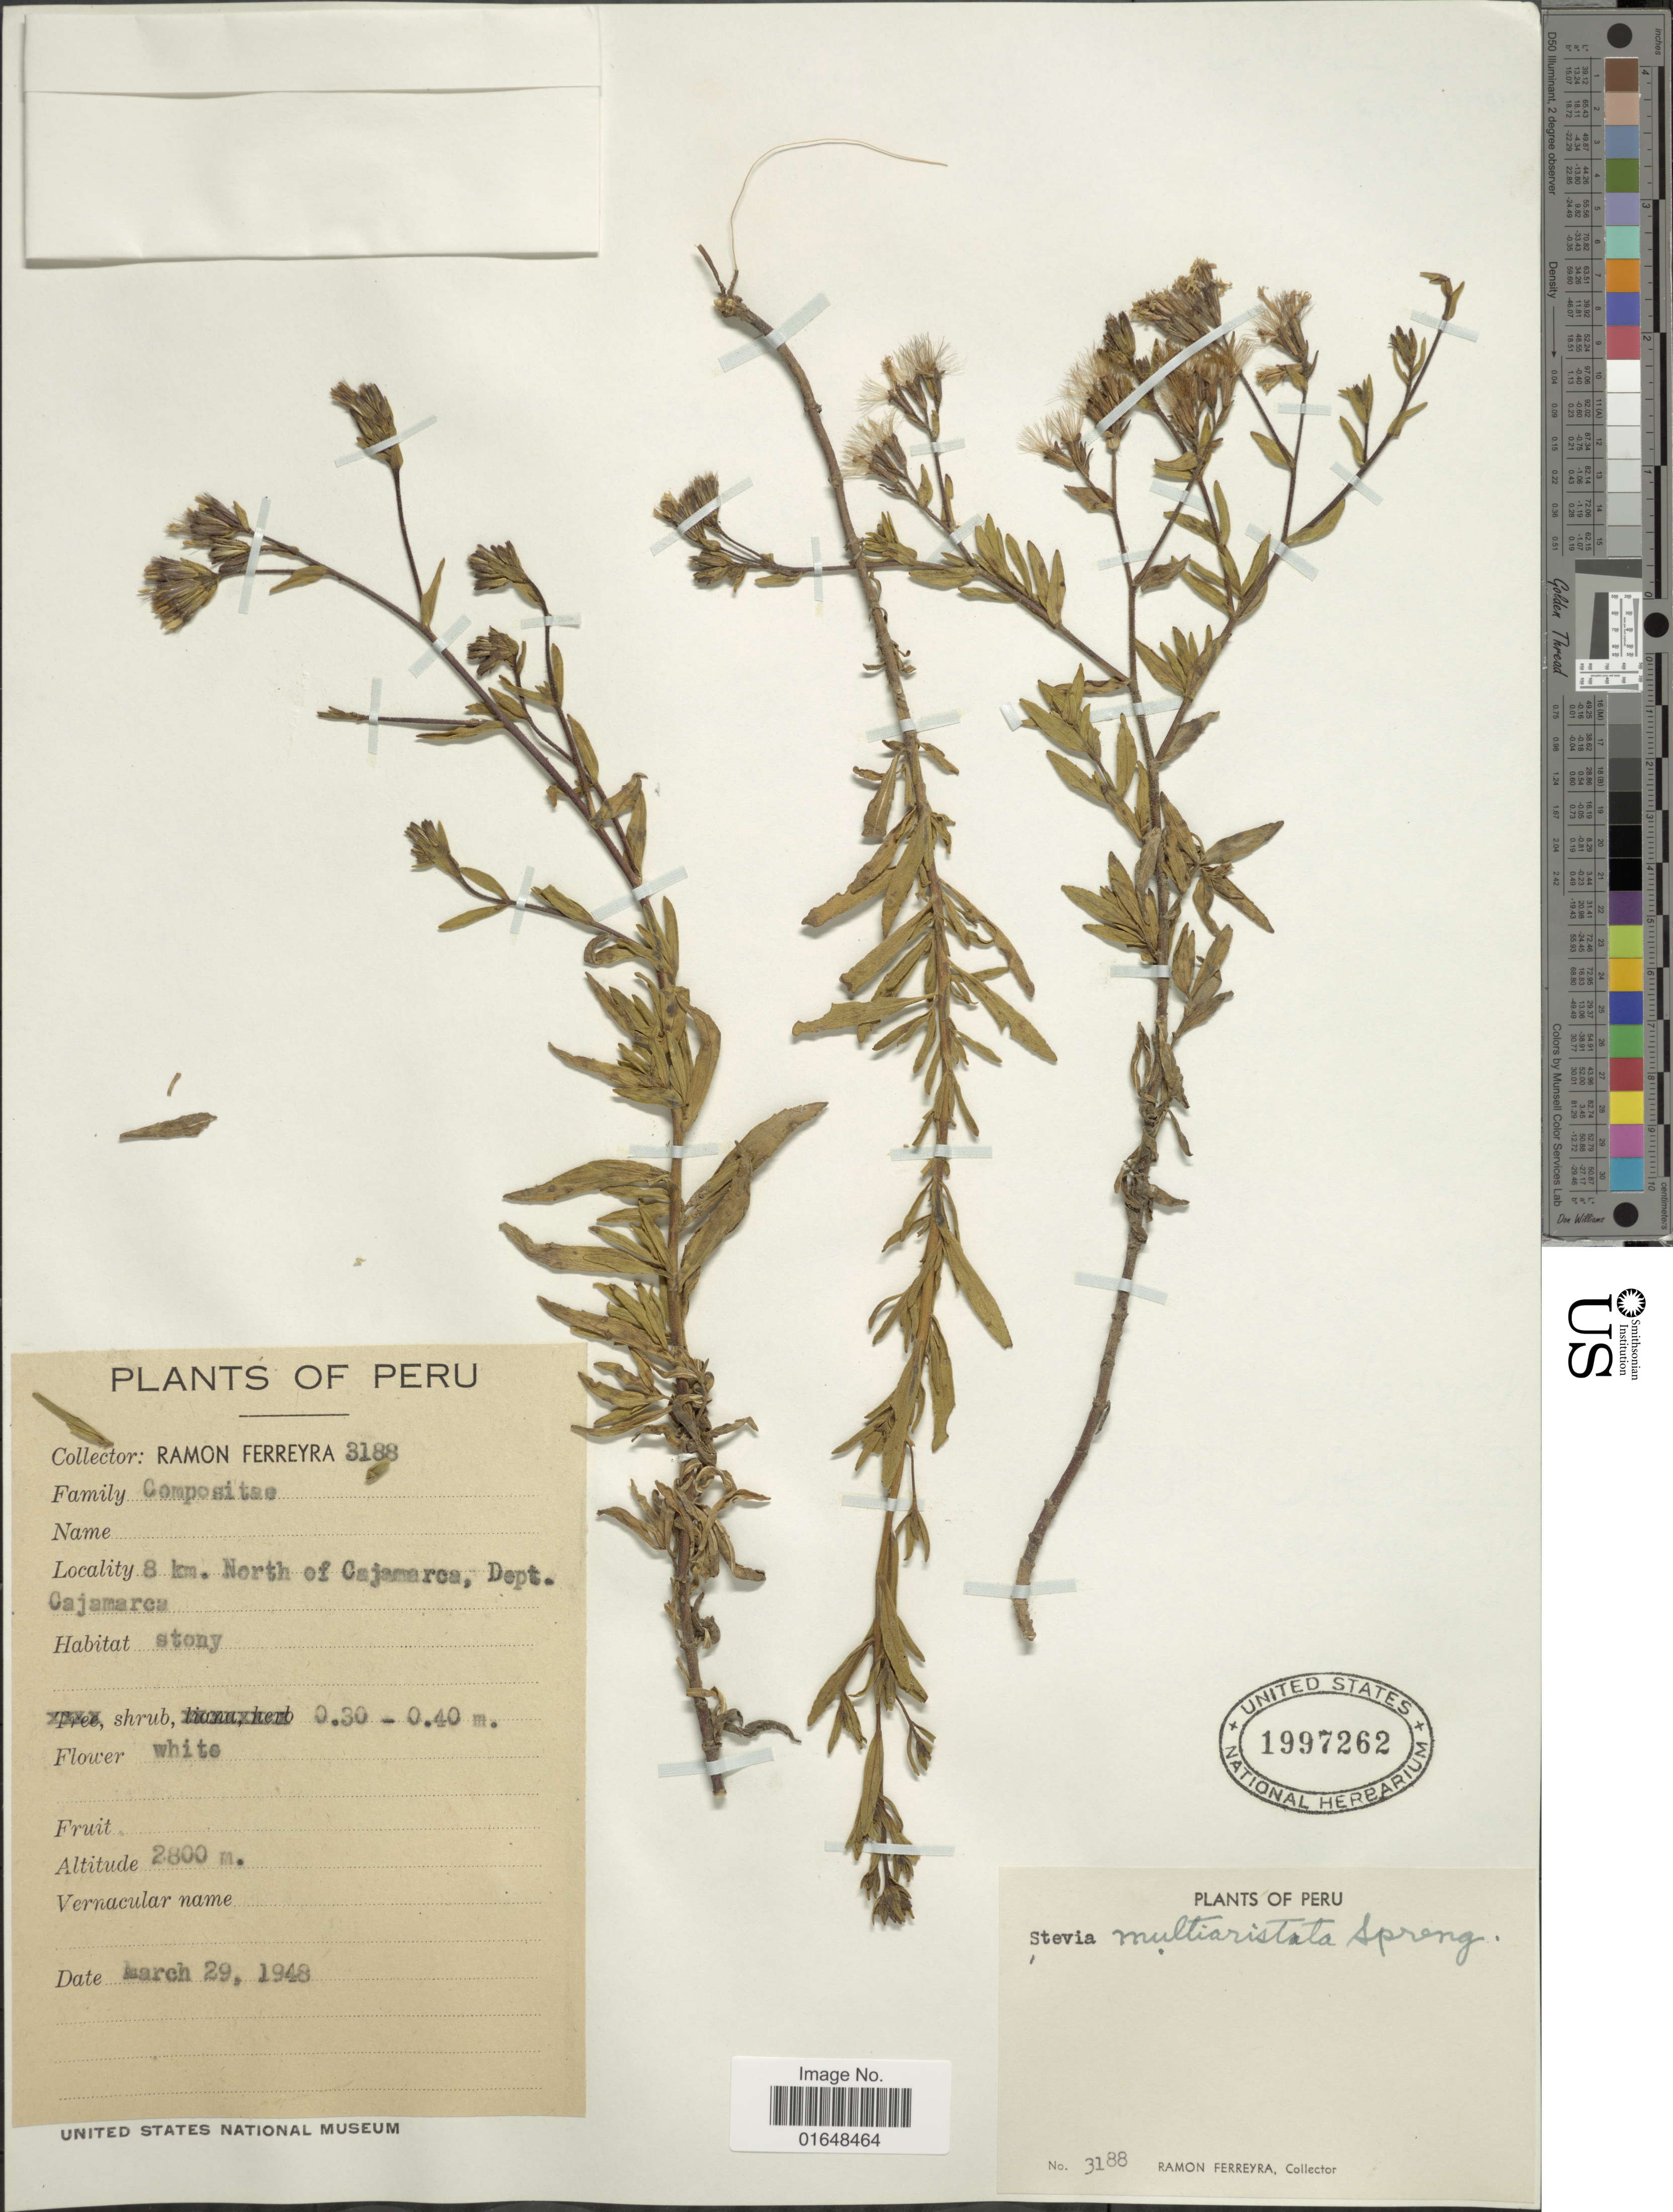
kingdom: Plantae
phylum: Tracheophyta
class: Magnoliopsida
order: Asterales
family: Asteraceae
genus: Stevia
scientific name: Stevia multiaristata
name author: Spreng.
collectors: R. A. Ferreyra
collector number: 3188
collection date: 1948-03-29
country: Peru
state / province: Cajamarca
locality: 8 km. North of Cajamarca, Dept. Cajamarca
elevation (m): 2800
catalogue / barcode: US 1997262